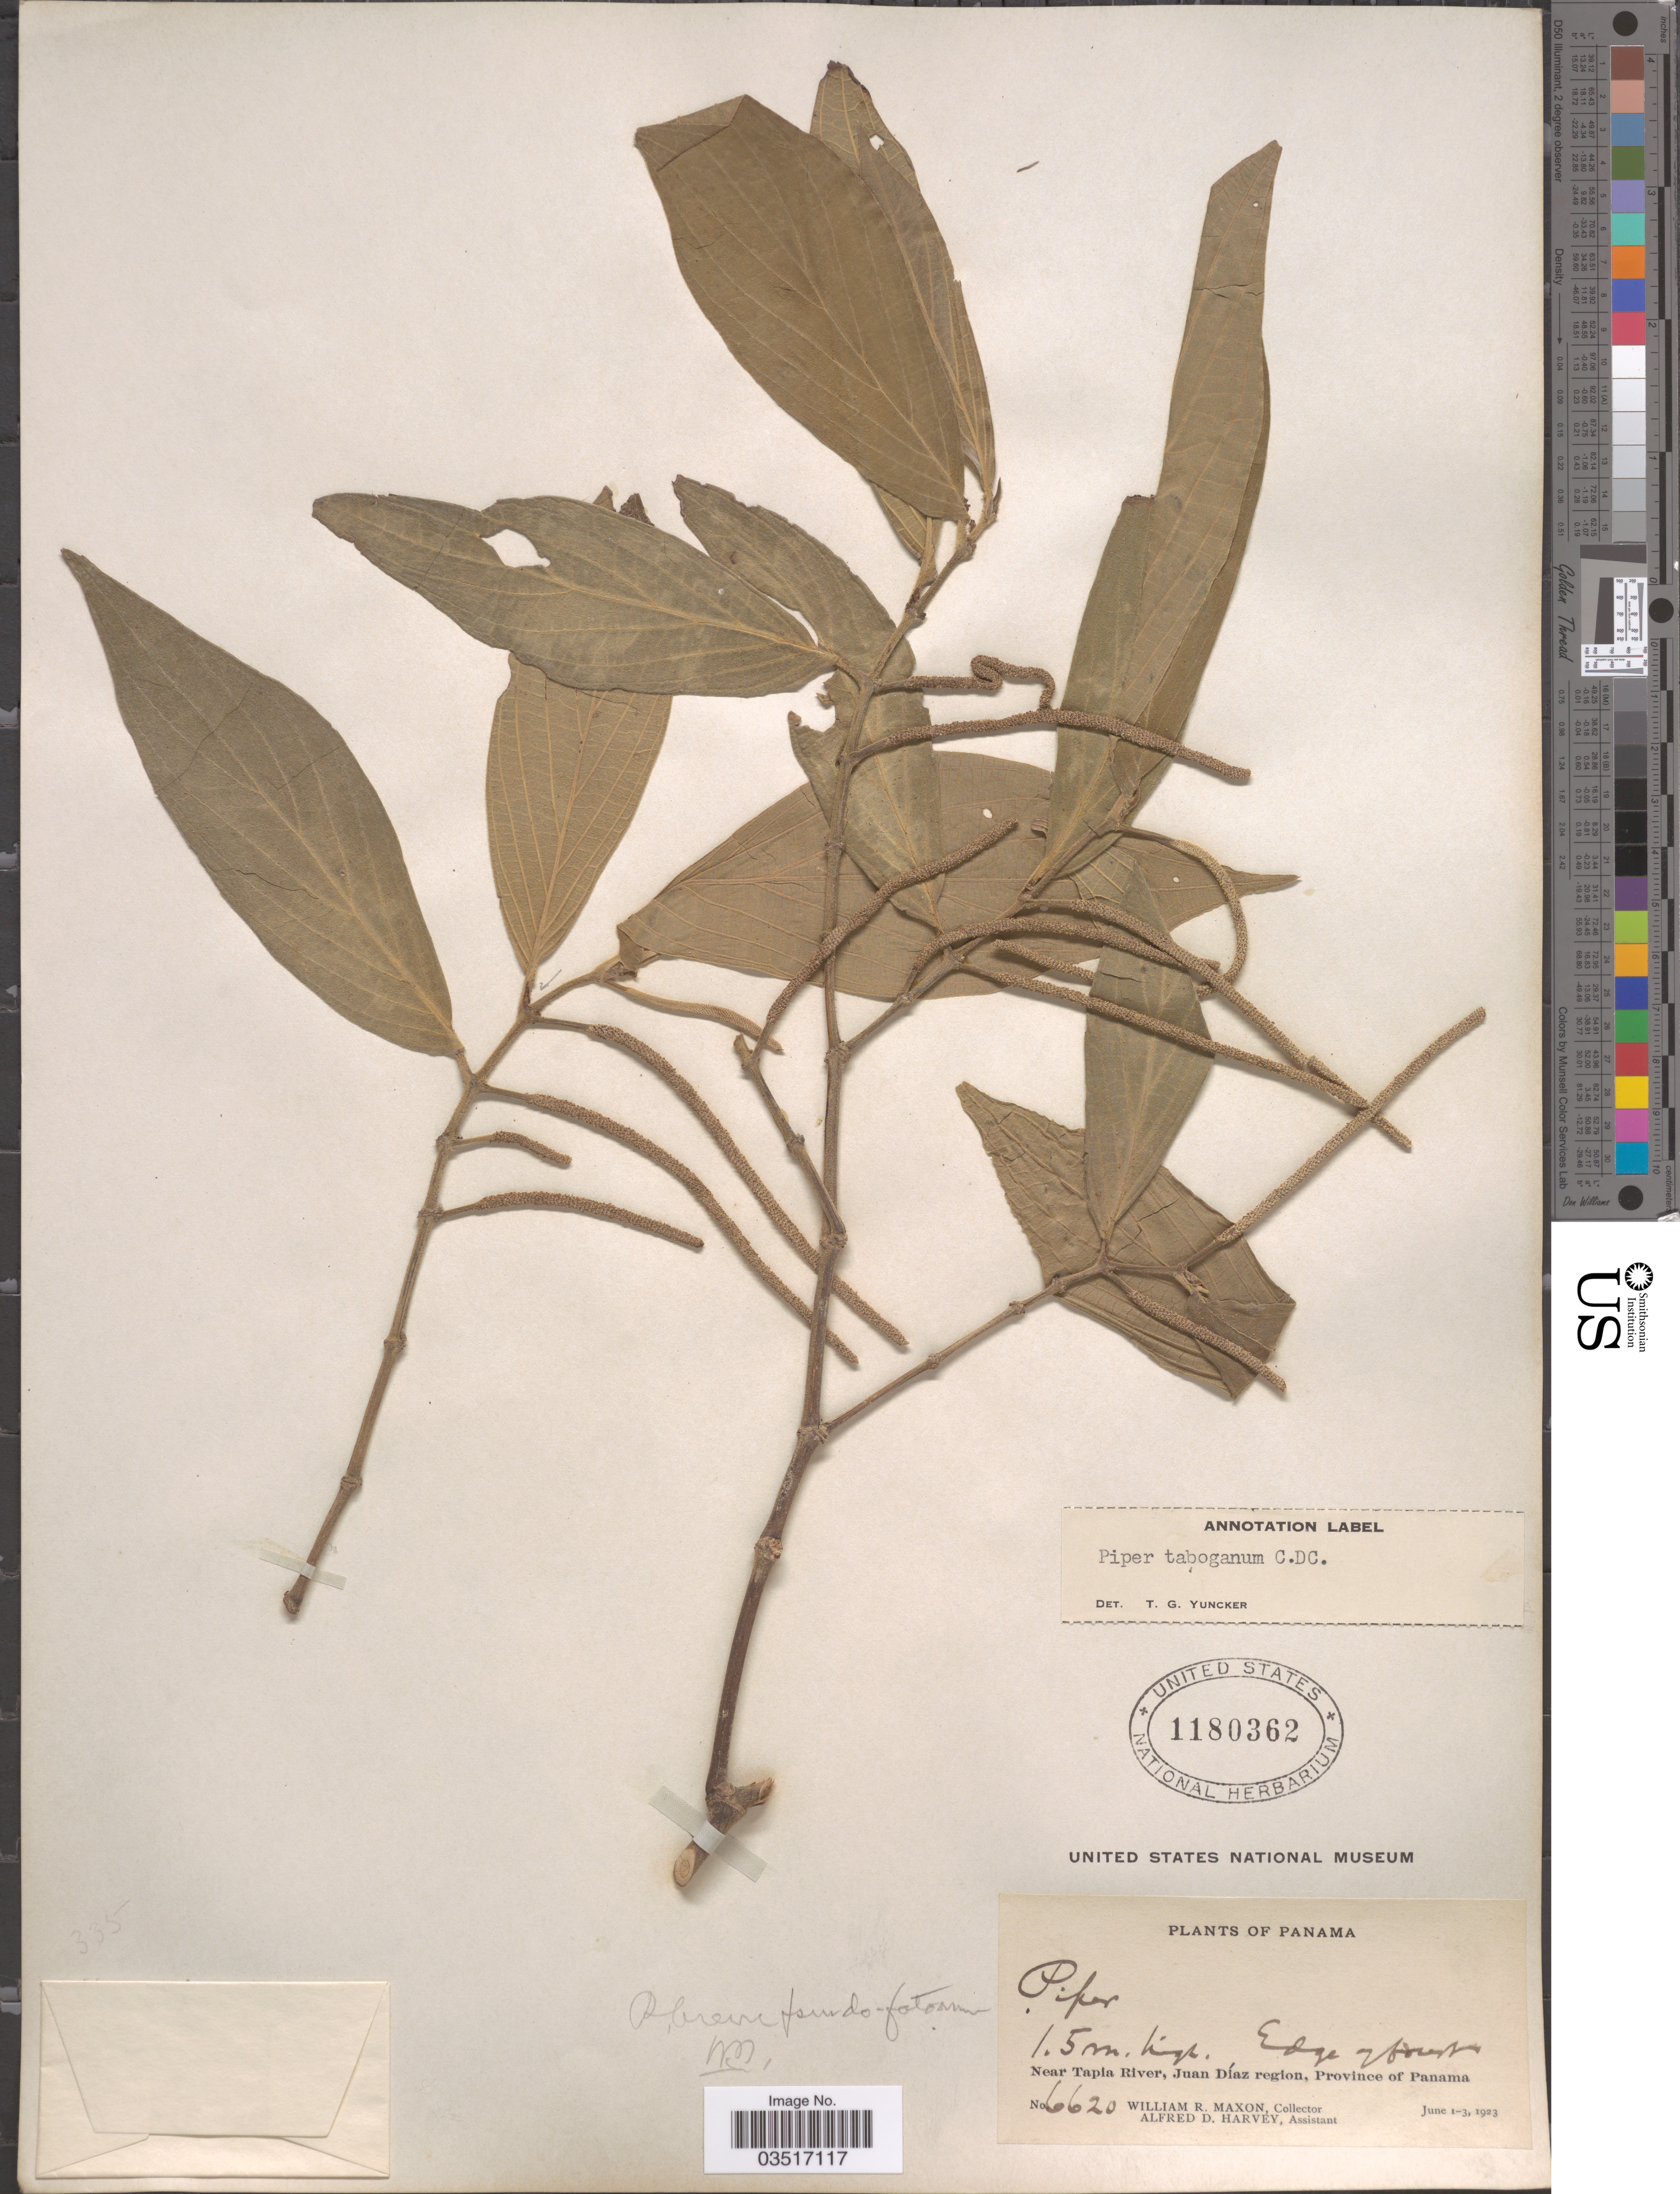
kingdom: Plantae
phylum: Tracheophyta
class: Magnoliopsida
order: Piperales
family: Piperaceae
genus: Piper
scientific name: Piper taboganum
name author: C. DC.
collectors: W. R. Maxon & A. D. Harvey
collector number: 6620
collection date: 1923-06-01/1923-06-03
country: Panama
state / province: Panamá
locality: Edge of forest. Near Tapia River, Juan Díaz region.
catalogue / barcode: US 1180362